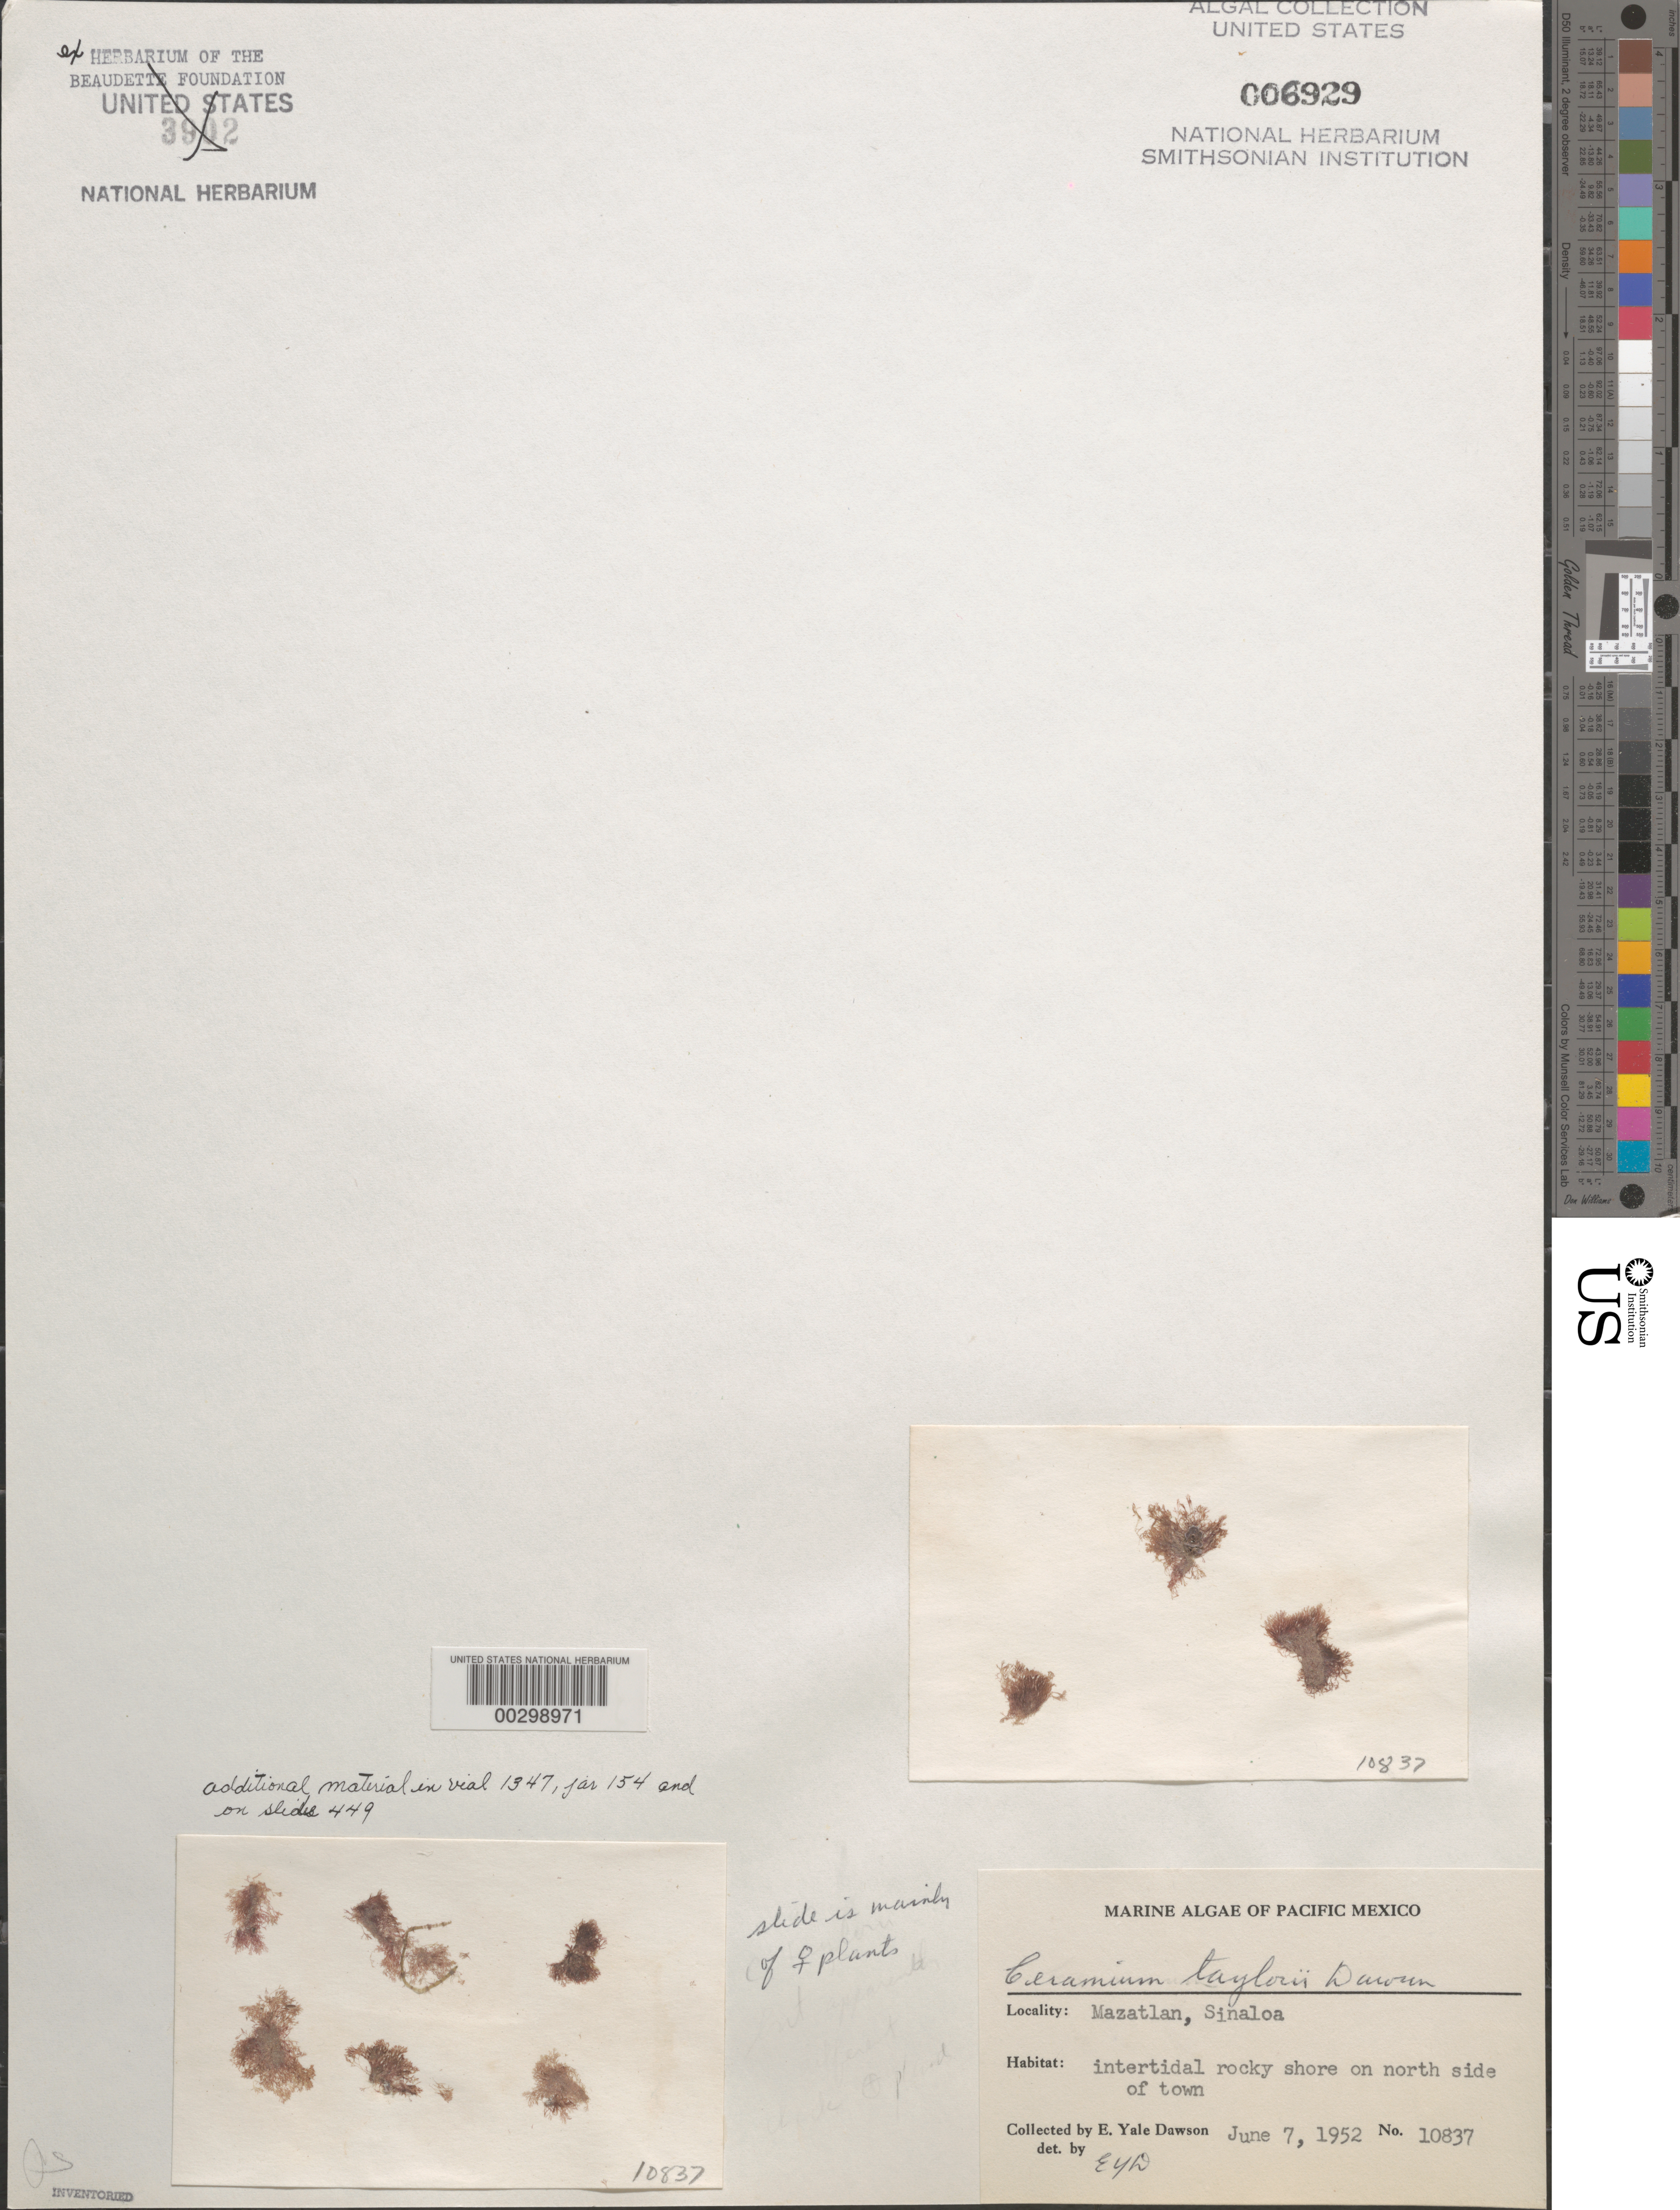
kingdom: Plantae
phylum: Rhodophyta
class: Florideophyceae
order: Ceramiales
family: Ceramiaceae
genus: Gayliella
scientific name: Gayliella taylorii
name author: (E.Y. Dawson) T.O. Cho & S.M. Boo in T.O. Cho et al.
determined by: Algae name updating Project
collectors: E. Y. Dawson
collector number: EYD 10837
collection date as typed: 07 Jun 1952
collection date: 1952-06-07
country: Mexico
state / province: Sinaloa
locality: Mazatlan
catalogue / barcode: US 6929